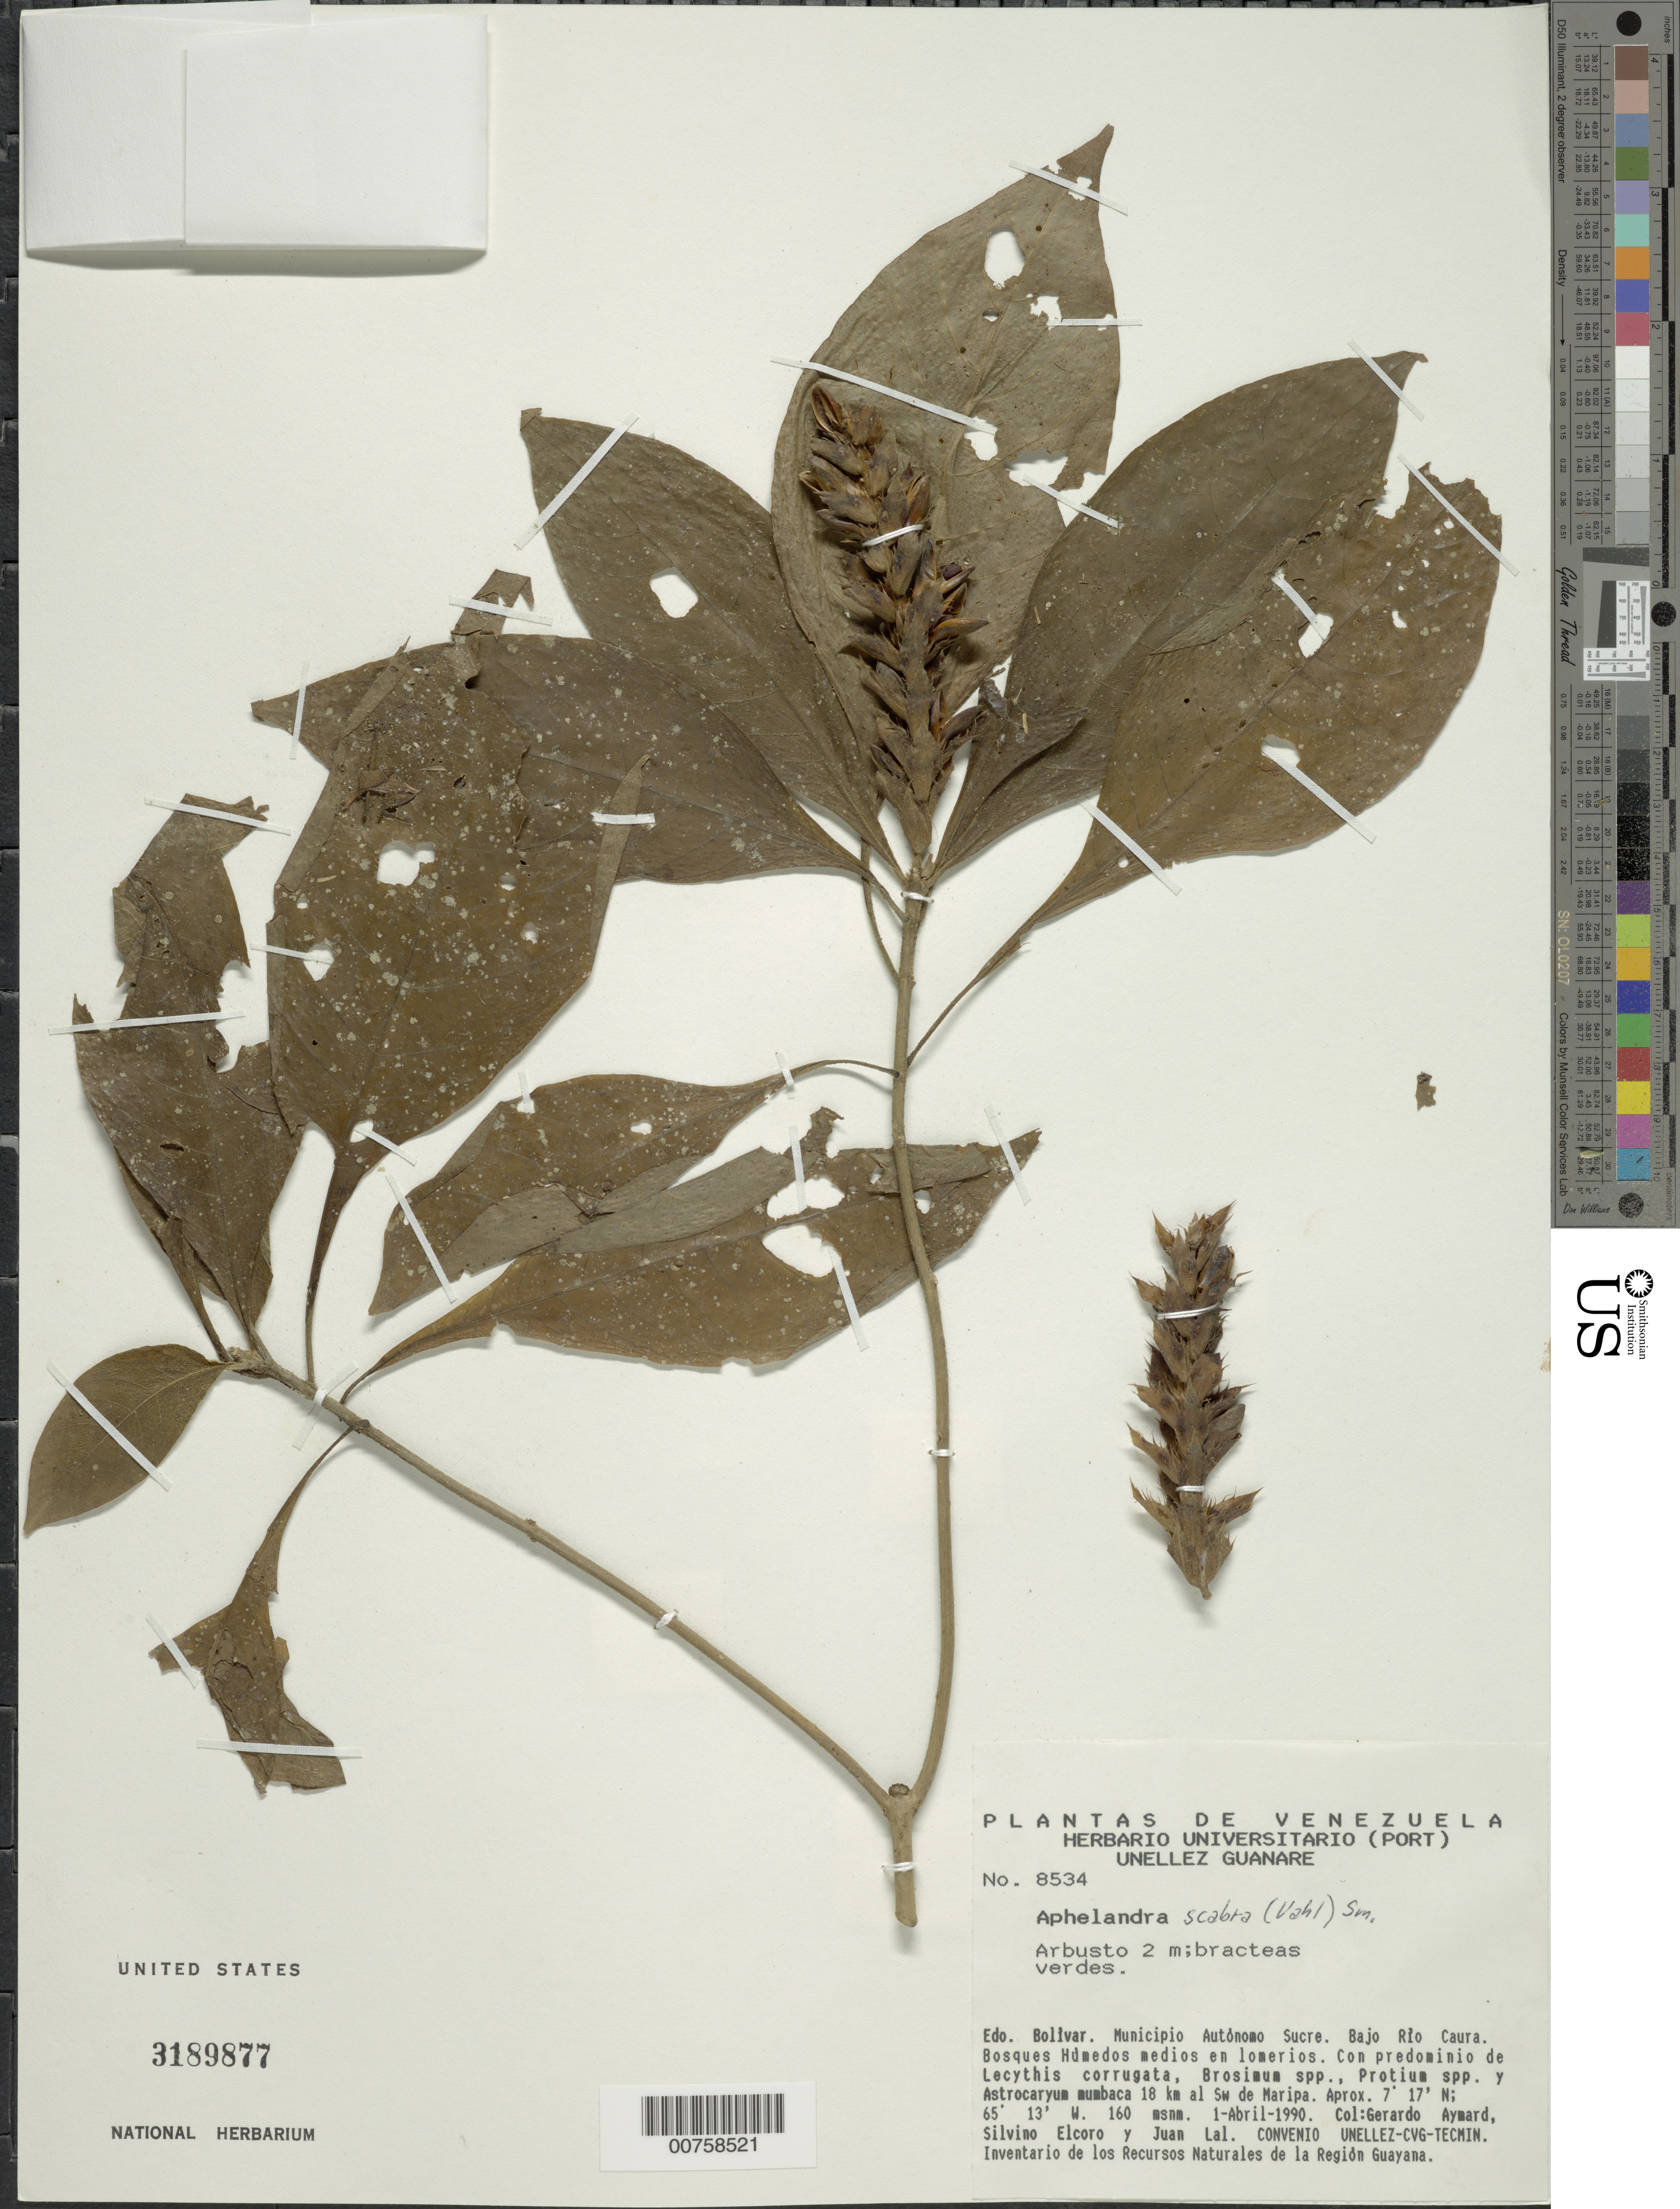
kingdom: Plantae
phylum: Tracheophyta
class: Magnoliopsida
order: Lamiales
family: Acanthaceae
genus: Aphelandra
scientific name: Aphelandra scabra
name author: (Vahl) Sm.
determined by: Wasshausen, Dieter C., (BOT), Smithsonian Institution - National Museum of Natural History (UNITED STATES)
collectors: G. A. Aymard, S. Elcoro & J. Lal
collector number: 8534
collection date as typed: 1-Apr-90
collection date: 1990-04-01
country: Venezuela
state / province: Bolívar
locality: Mun. Sucre, Bajo Río Caura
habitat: Bosques húmedos medios en lomerios,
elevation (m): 160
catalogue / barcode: US 3189877